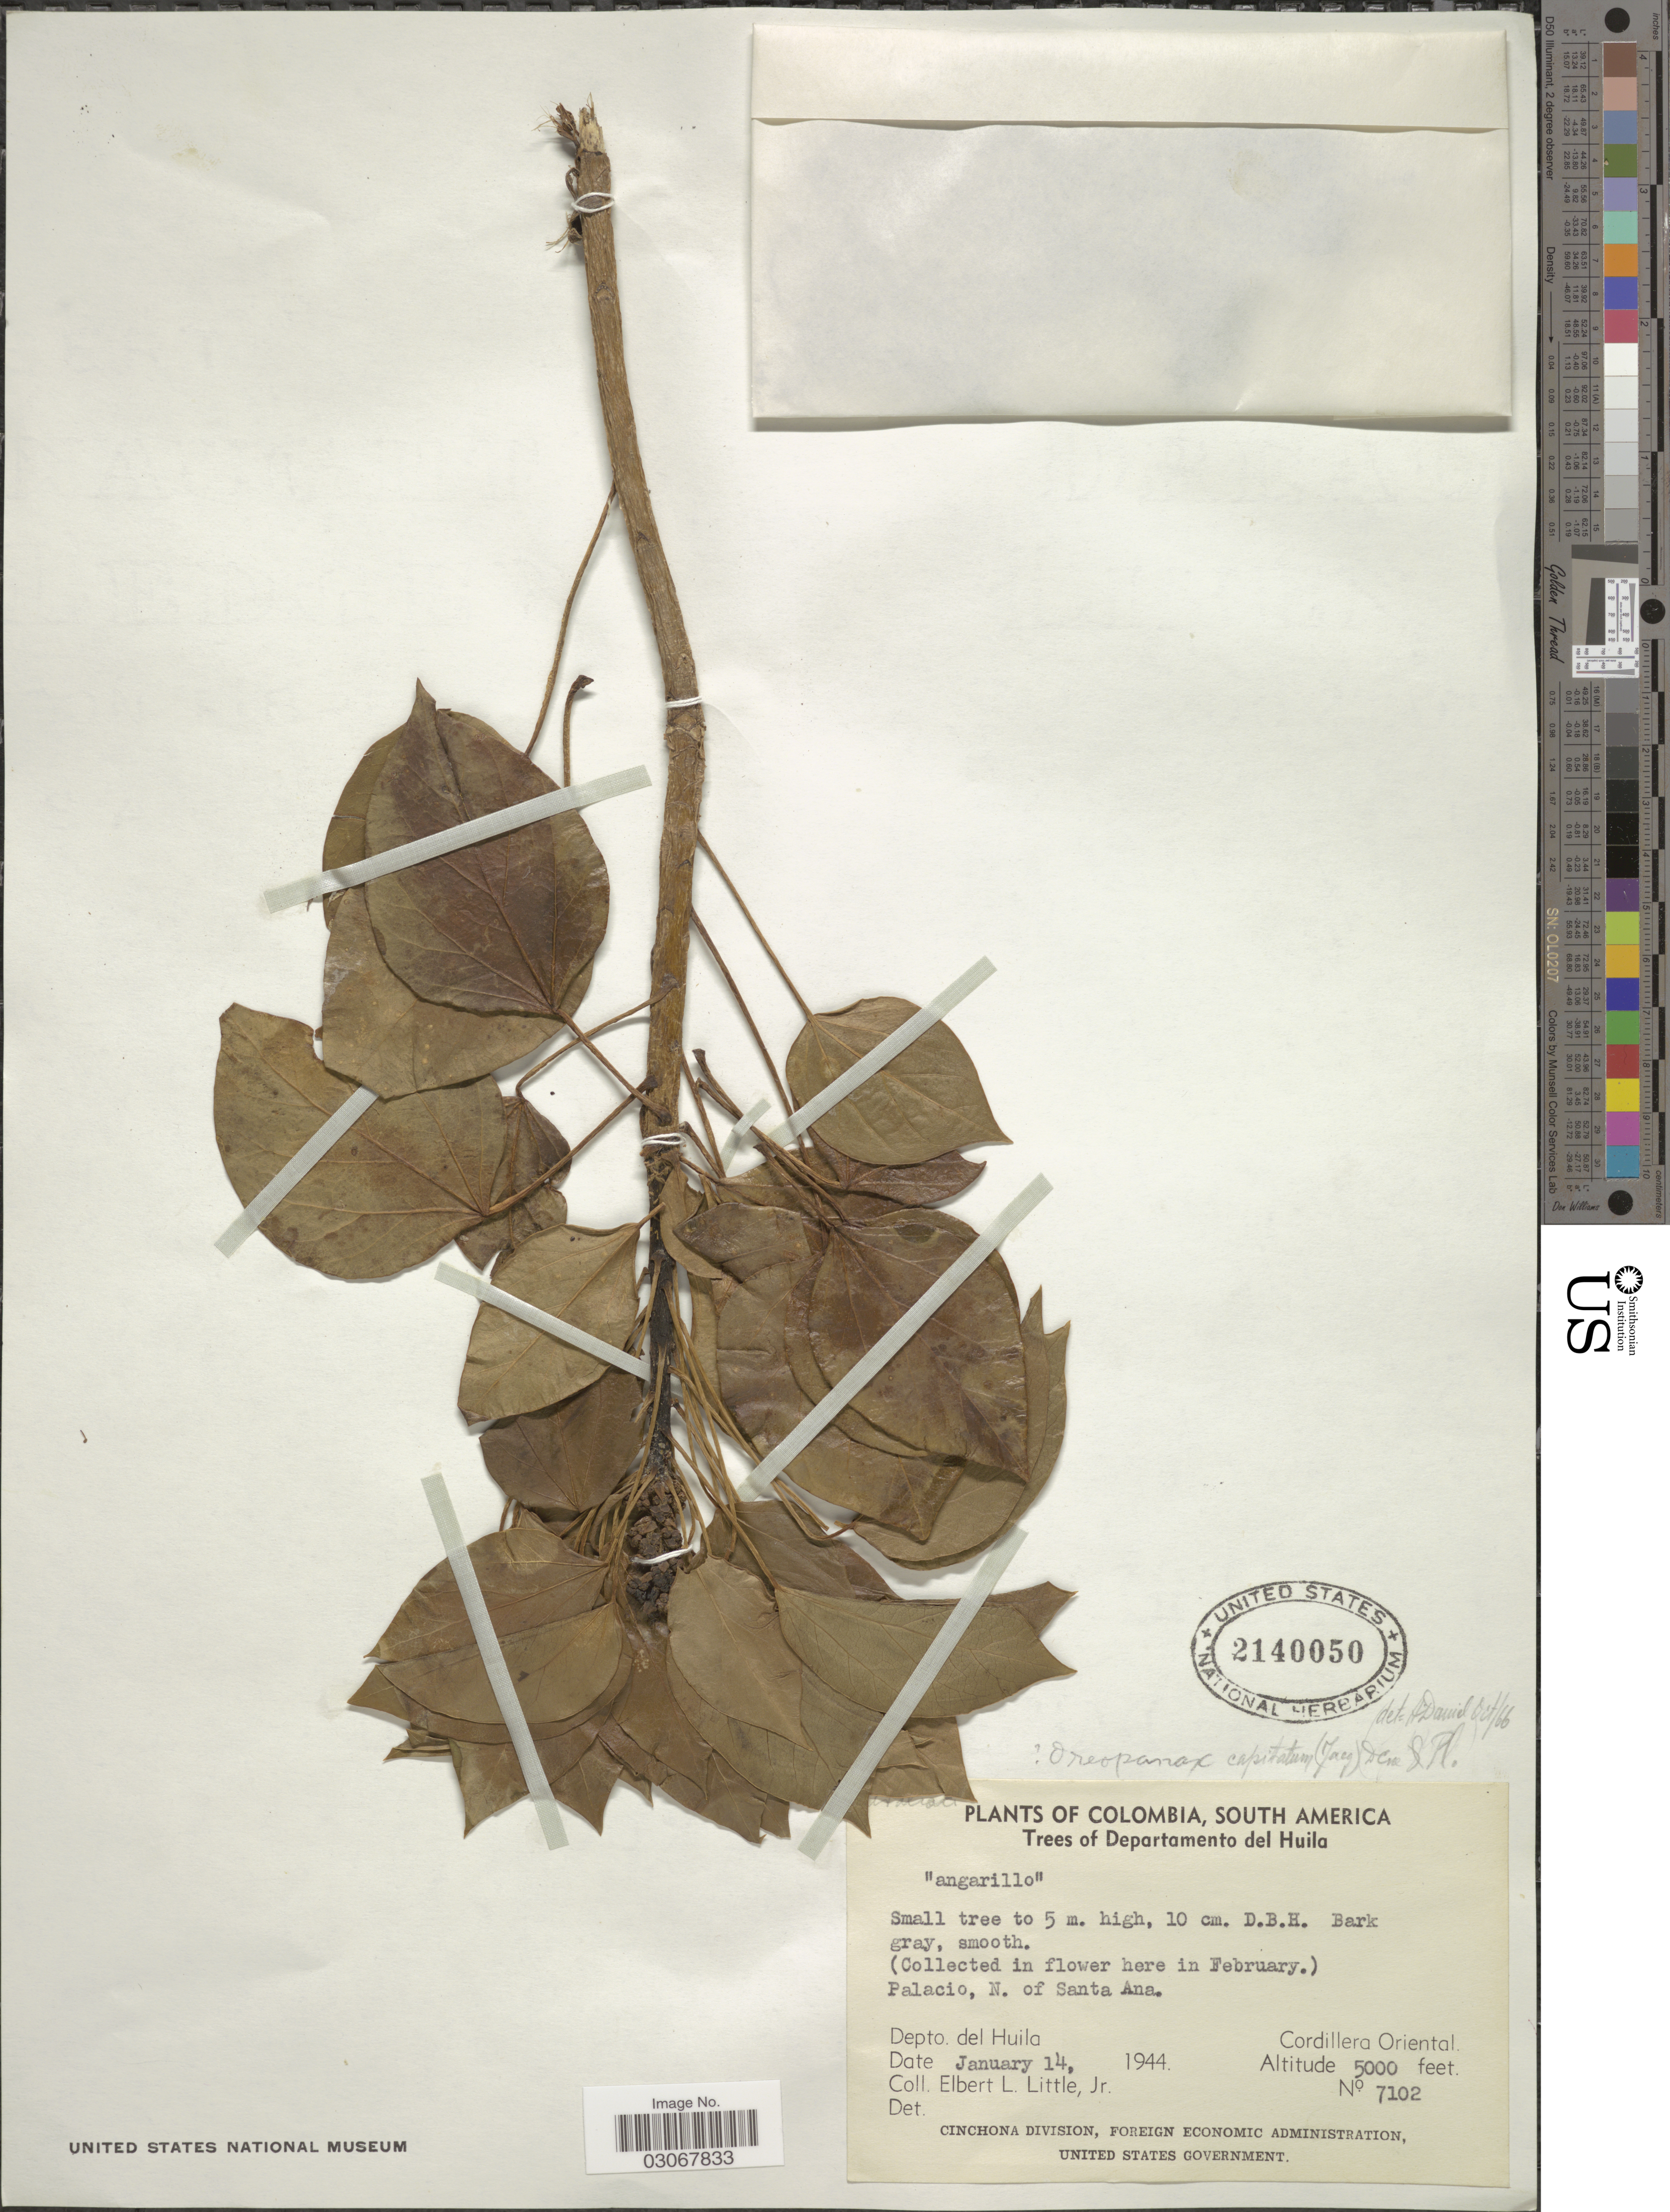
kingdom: Plantae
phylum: Tracheophyta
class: Magnoliopsida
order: Apiales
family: Araliaceae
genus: Oreopanax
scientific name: Oreopanax capitatus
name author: (Jacq.) Decne. & Planch.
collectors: E. L. Little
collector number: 7102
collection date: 1944-01-14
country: Colombia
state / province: Huila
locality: Palacio, N. of Santa Ana. Depto. del Huila. Cordillera Oriental.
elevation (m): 1524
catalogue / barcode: US 2140050